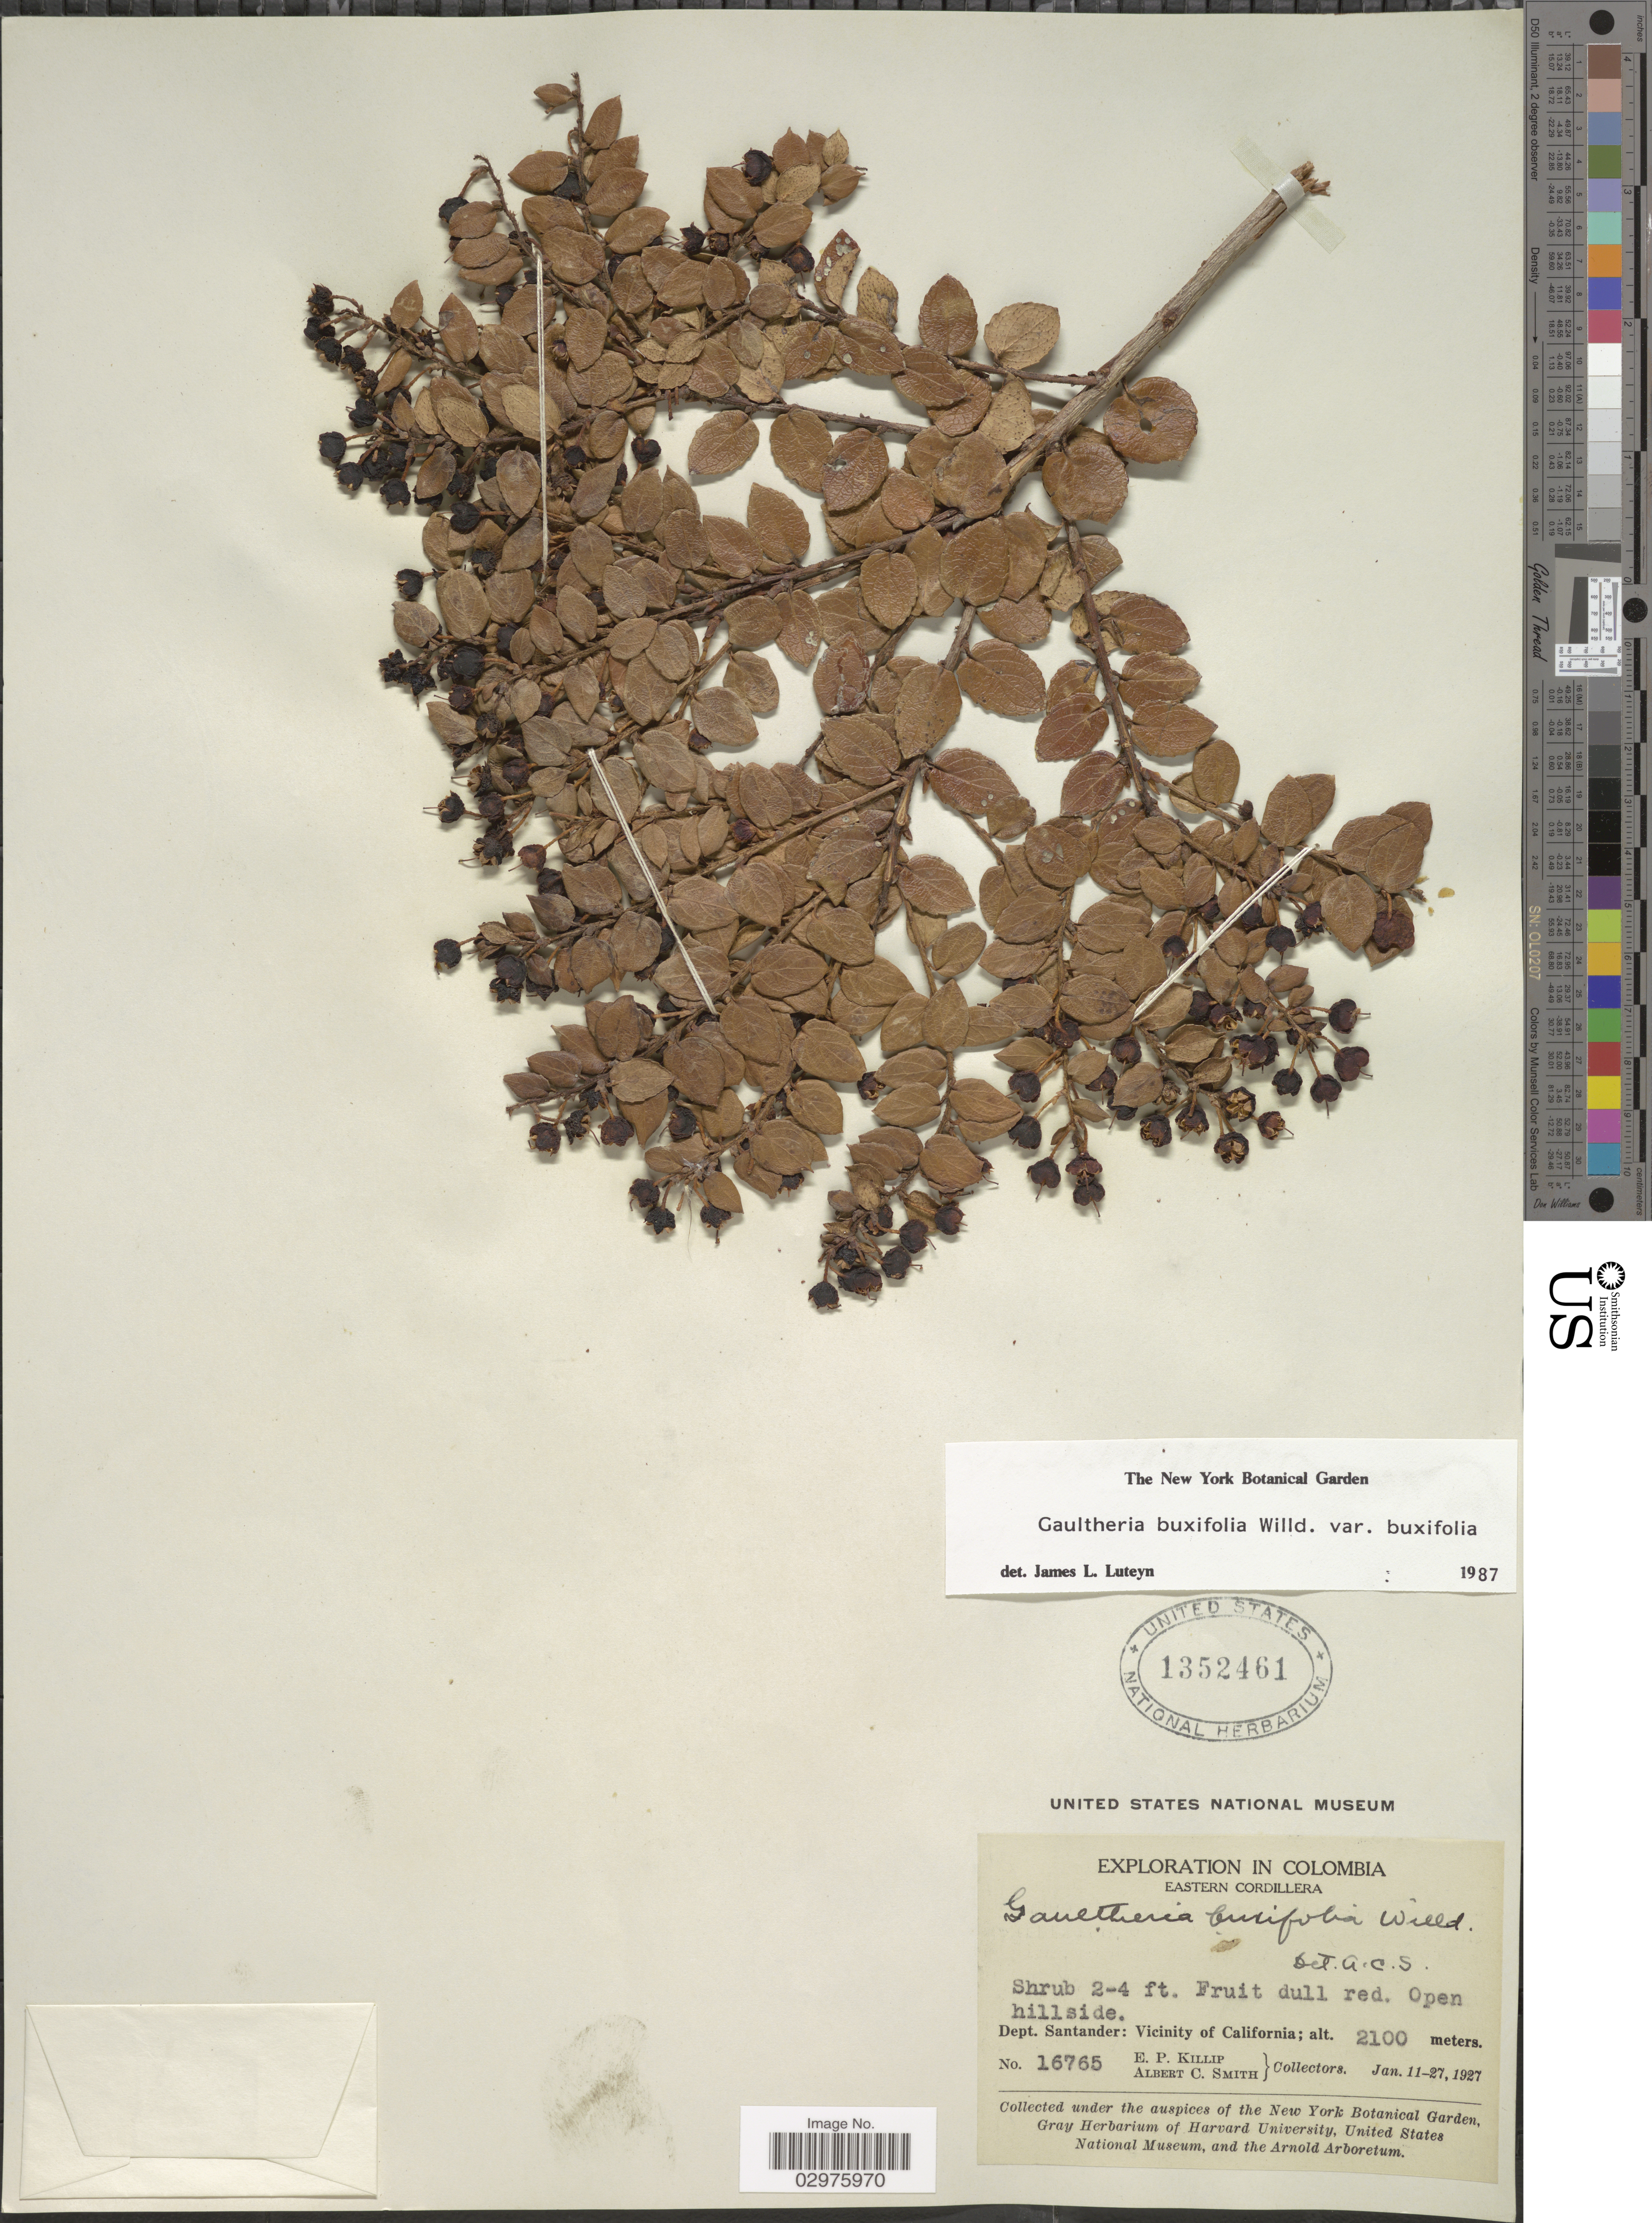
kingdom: Plantae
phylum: Tracheophyta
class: Magnoliopsida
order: Ericales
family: Ericaceae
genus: Gaultheria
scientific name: Gaultheria buxifolia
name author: Willd.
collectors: E. P. Killip & A. C. Smith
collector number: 16765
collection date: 1927-01-11/1927-01-27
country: Colombia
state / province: Santander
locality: Eastern Cordillera. Dept. Santander: Vicinity of California.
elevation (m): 2100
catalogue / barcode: US 1352461